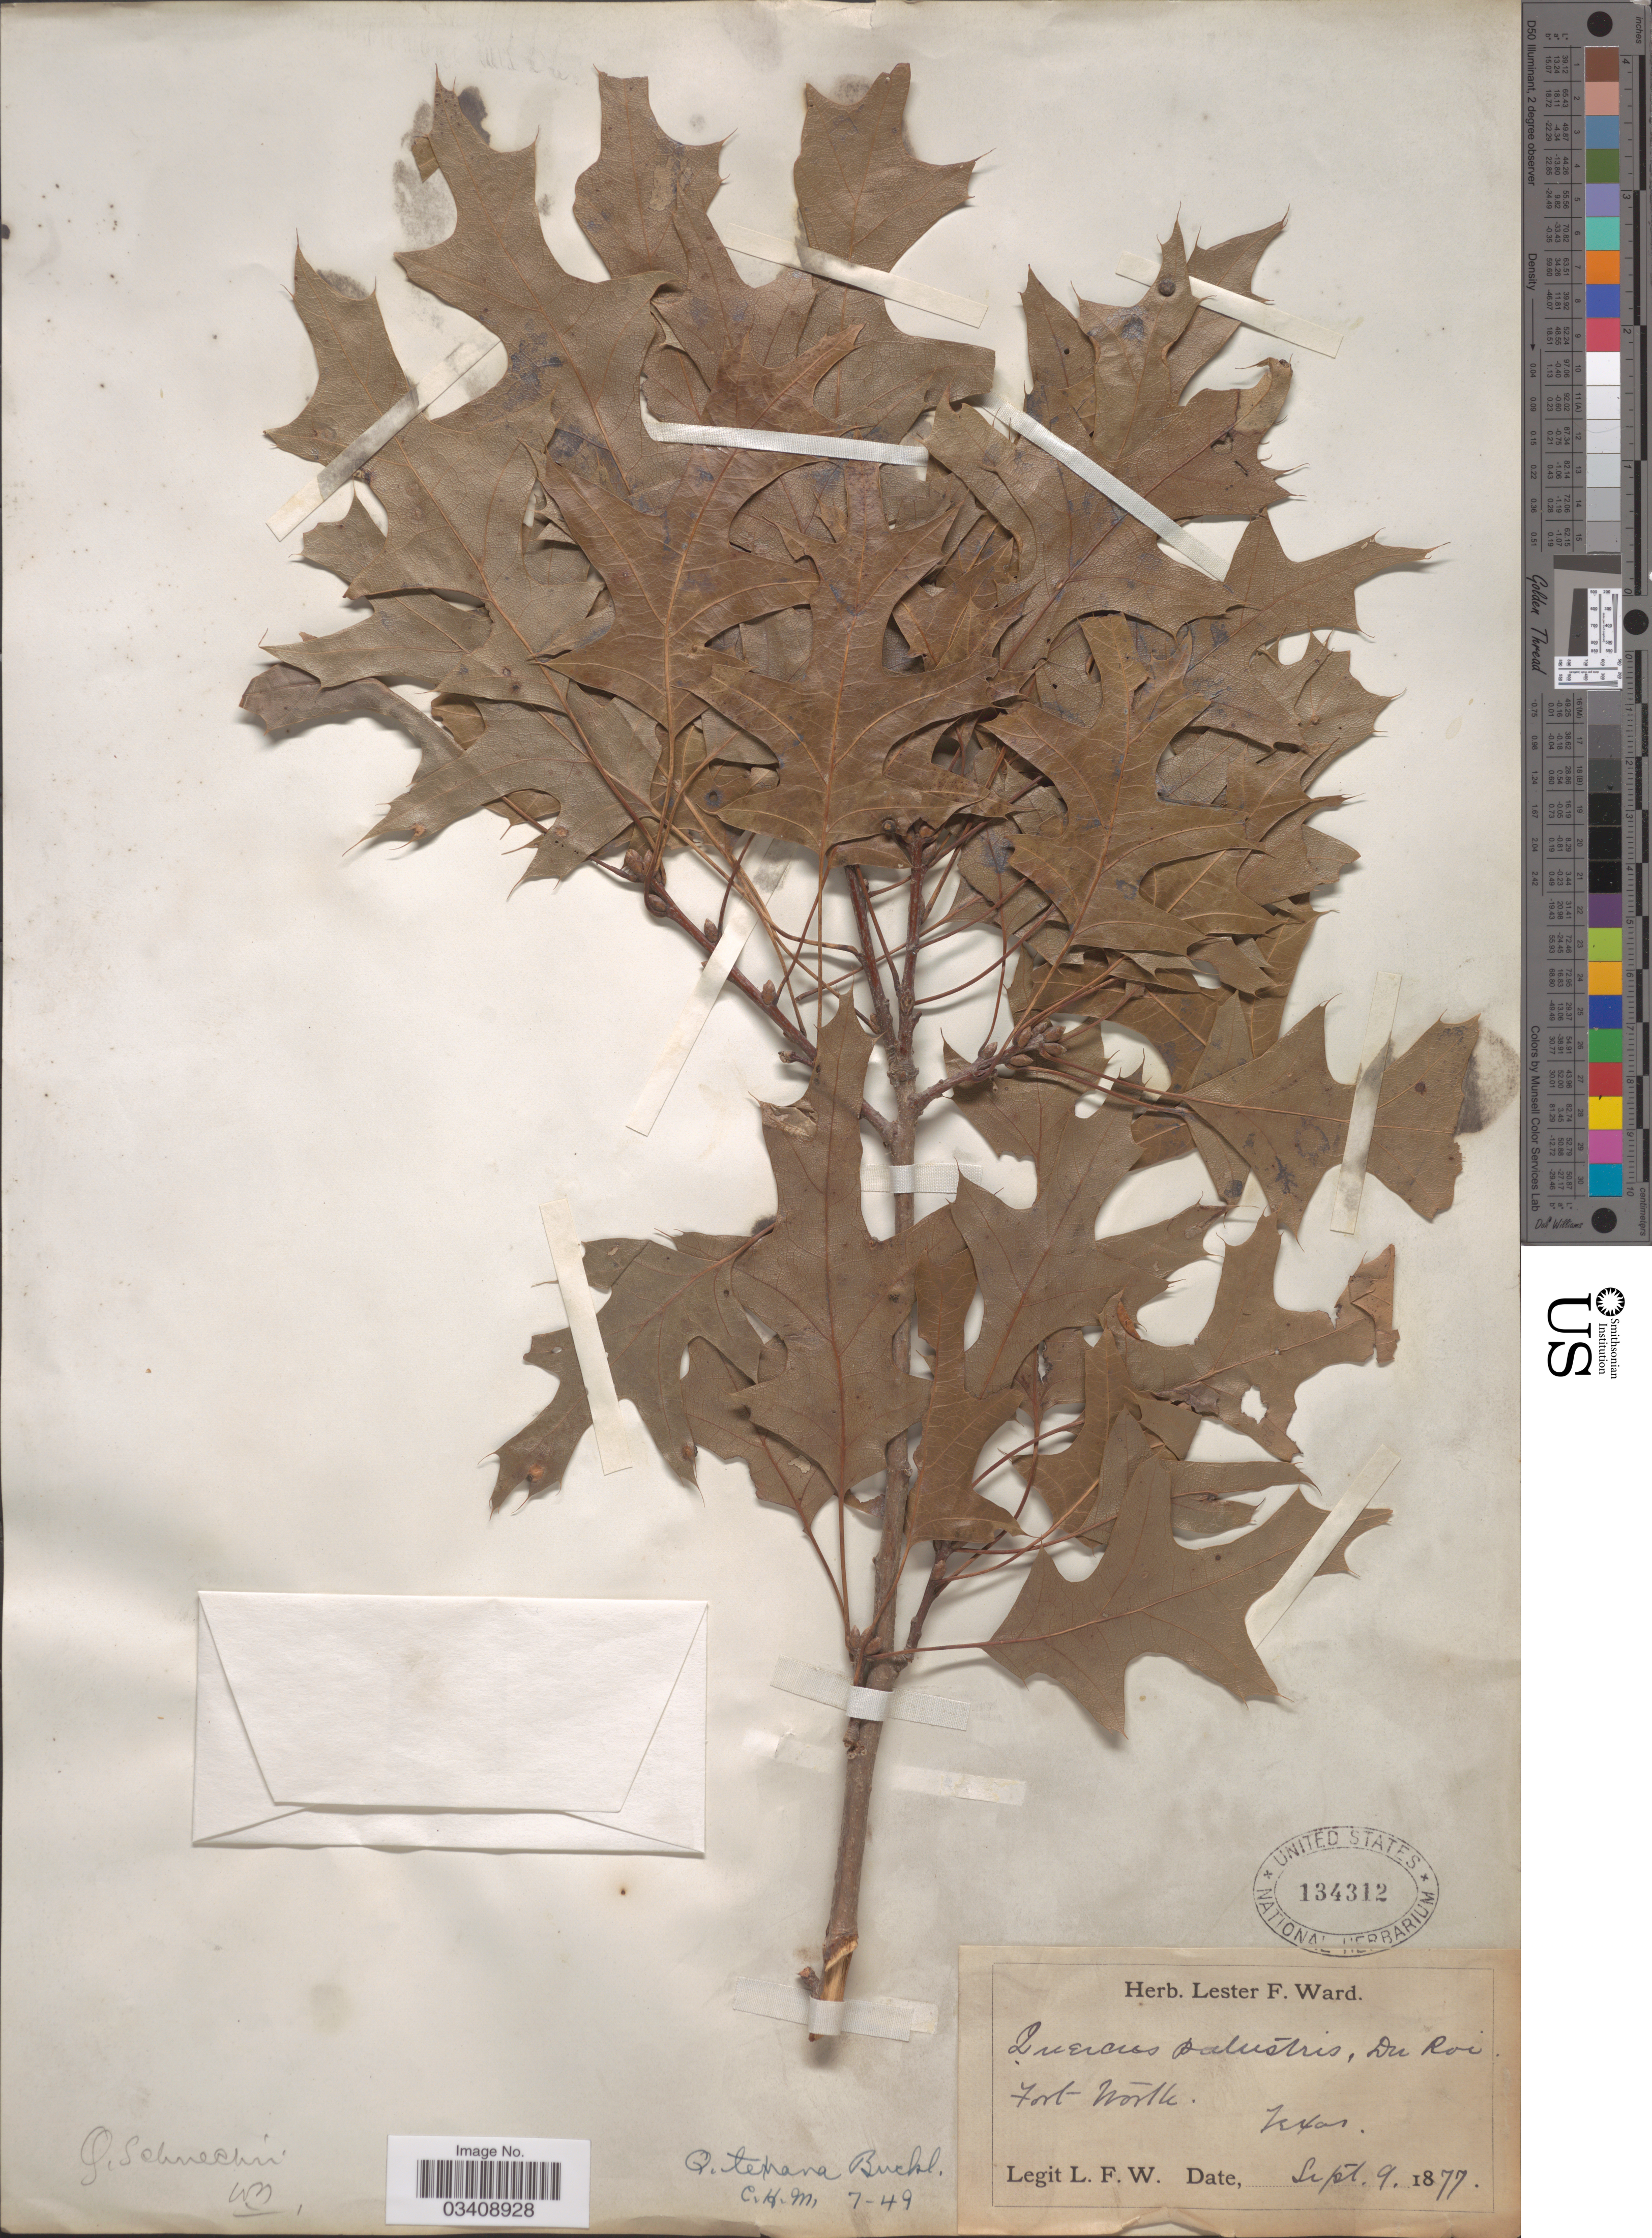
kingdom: Plantae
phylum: Tracheophyta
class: Magnoliopsida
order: Fagales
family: Fagaceae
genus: Quercus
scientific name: Quercus texana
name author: Buckley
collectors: L. F. Ward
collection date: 1877-09-09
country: United States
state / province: Texas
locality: Fort Worth.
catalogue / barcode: US 134312